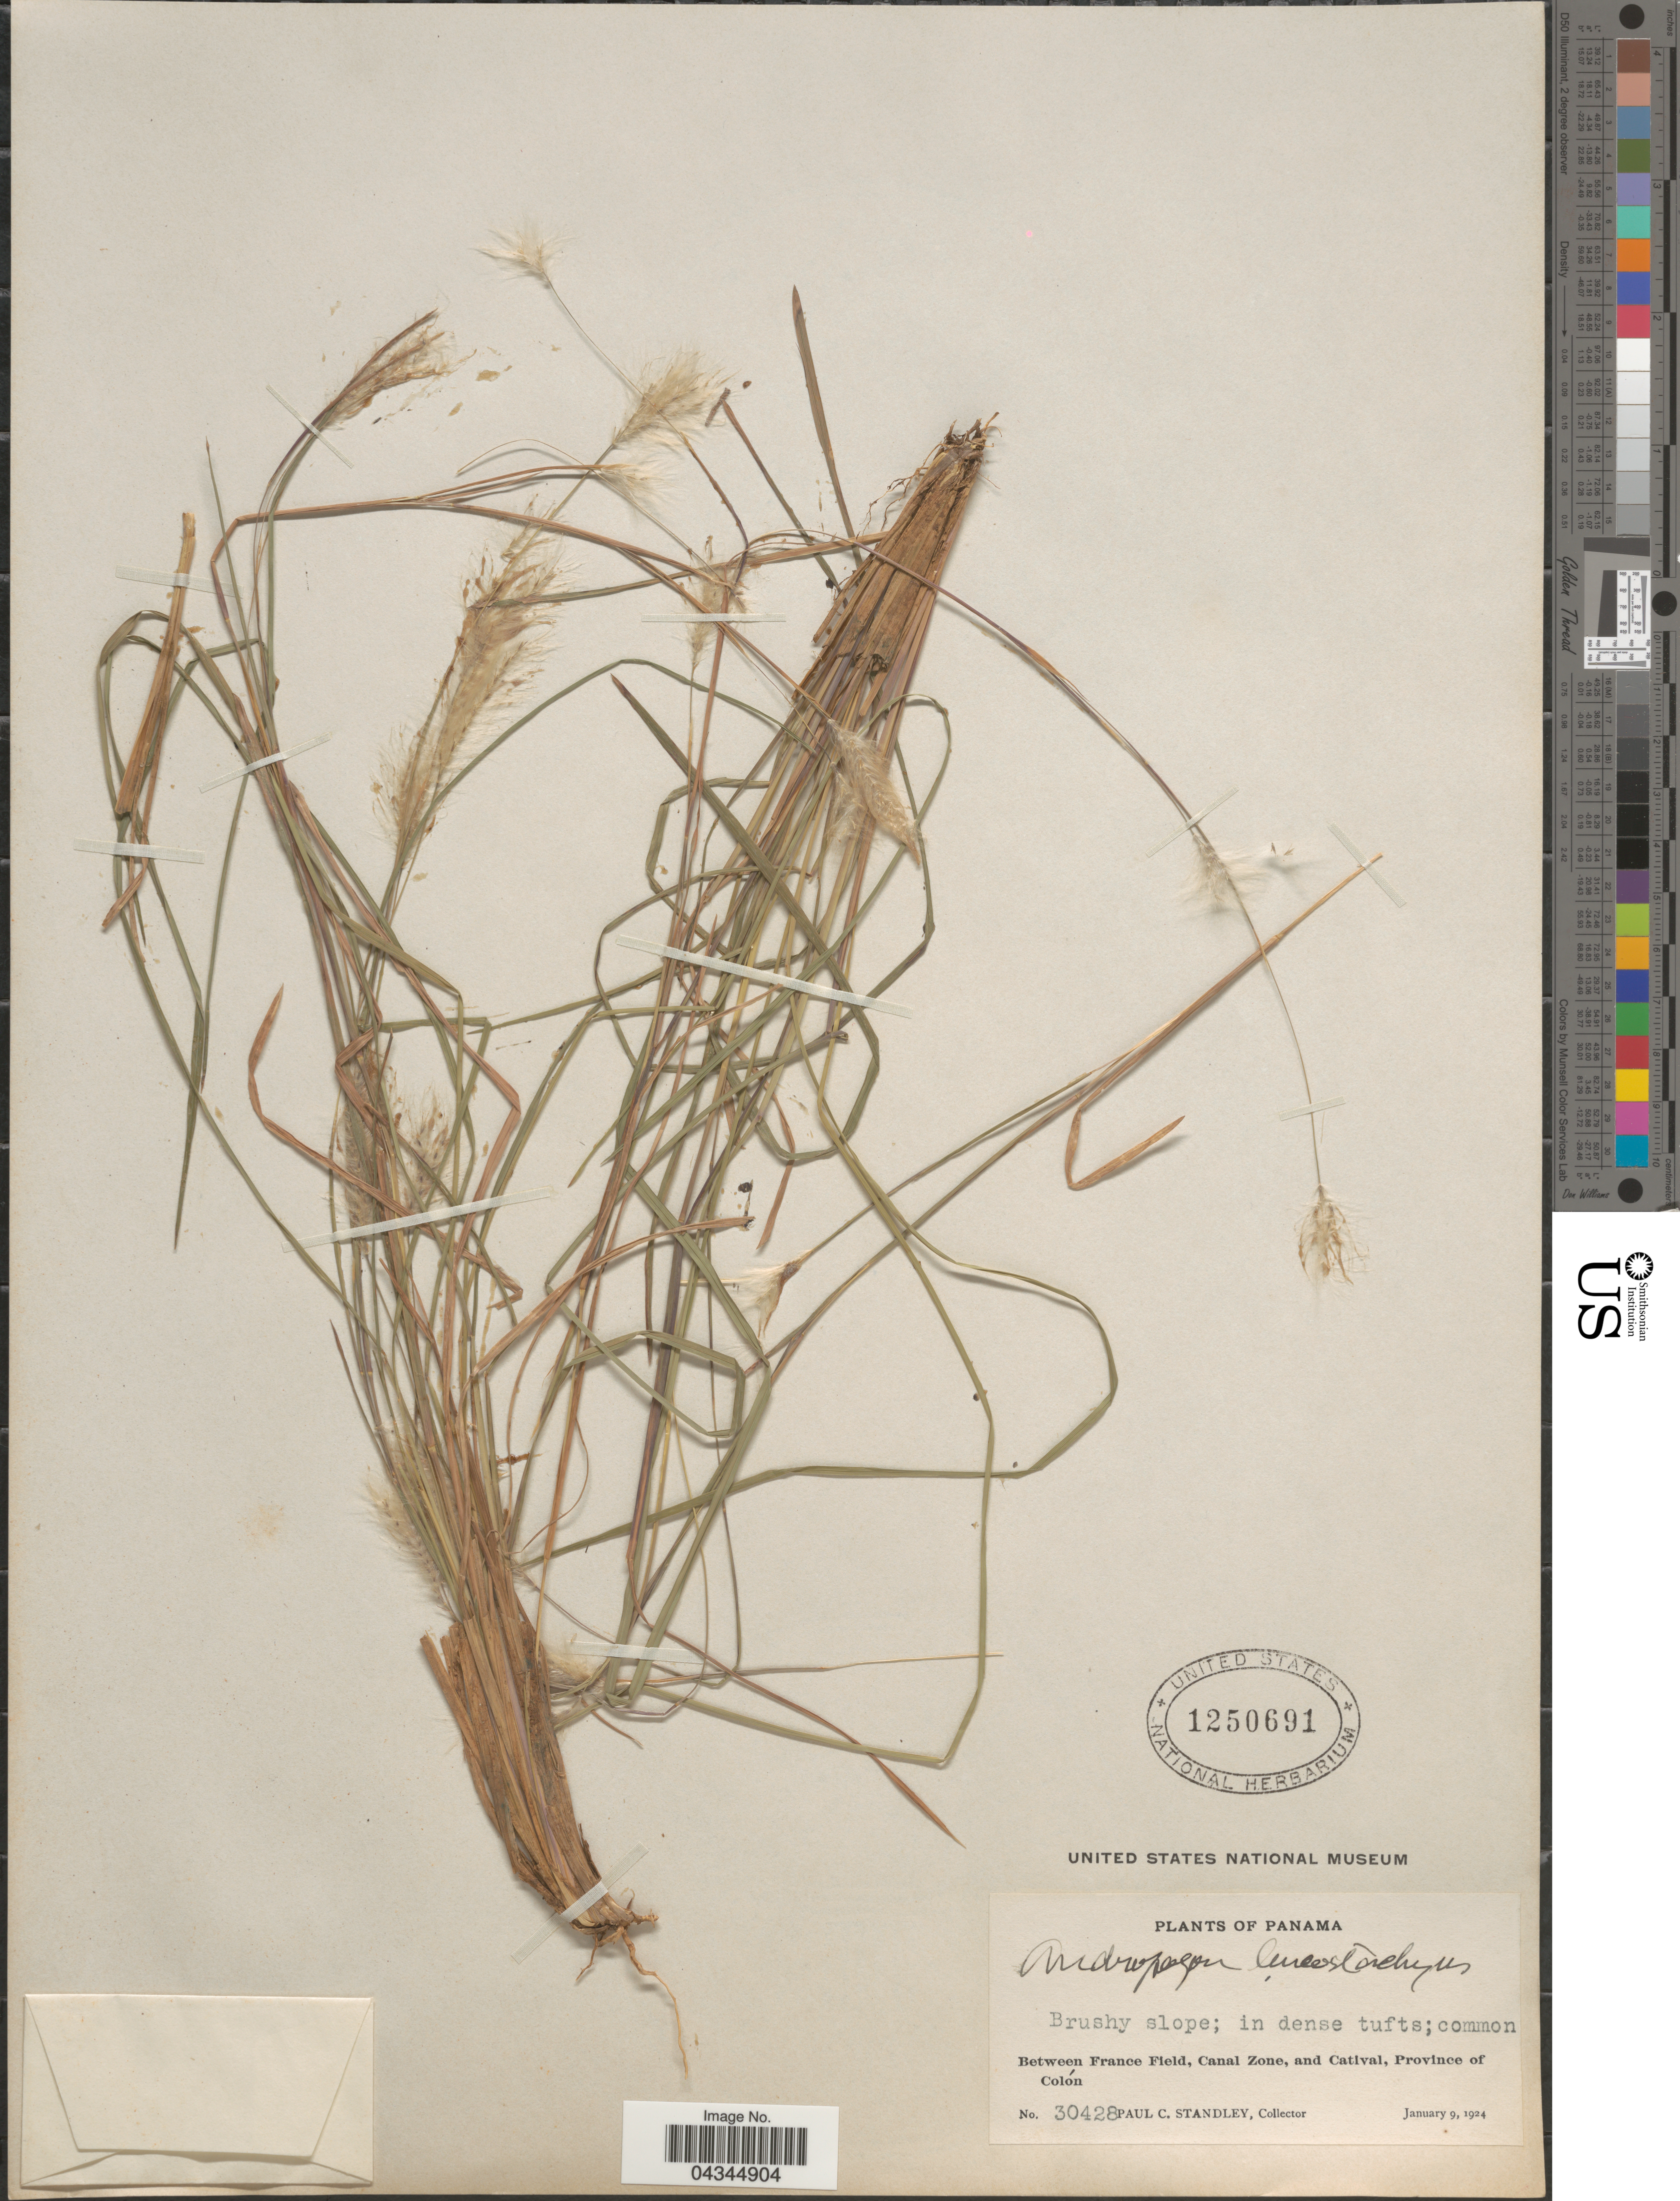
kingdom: Plantae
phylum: Tracheophyta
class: Liliopsida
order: Poales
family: Poaceae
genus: Andropogon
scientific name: Andropogon leucostachyus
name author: Kunth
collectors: P. C. Standley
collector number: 30428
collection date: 1924-01-09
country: Panama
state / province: Colón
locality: Between France Field, Canal Zone, and Catival.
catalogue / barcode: US 1250691